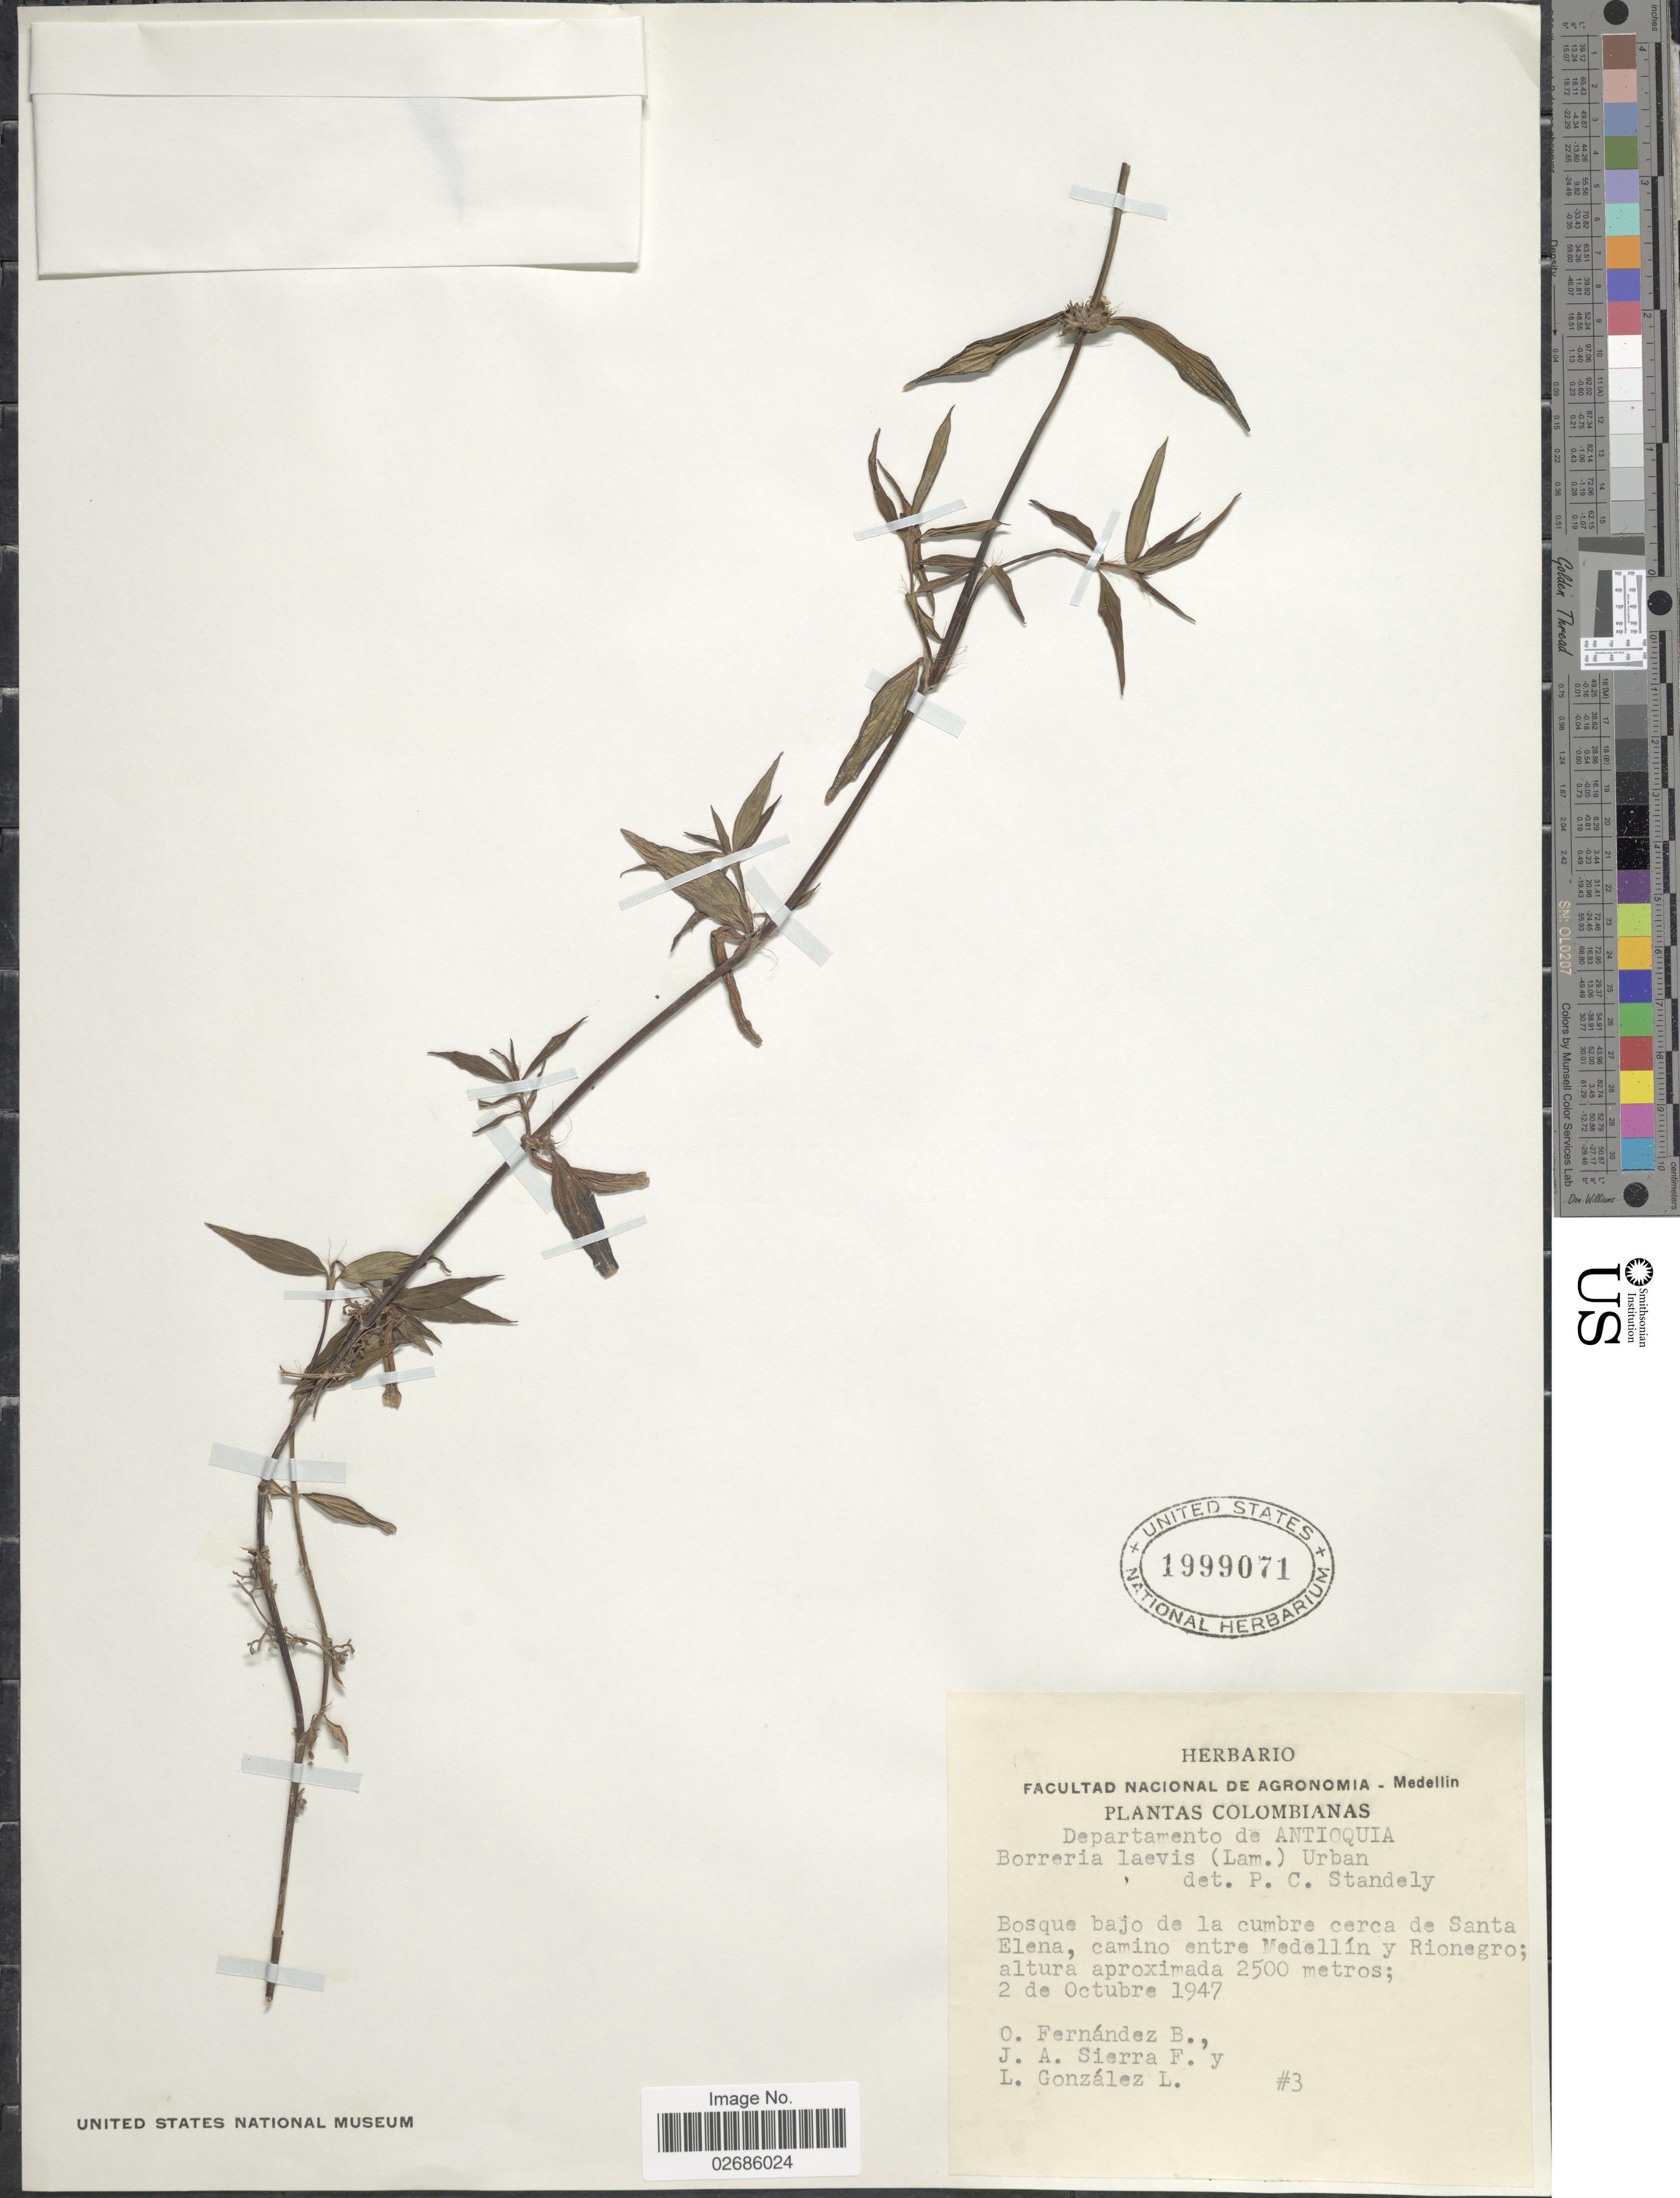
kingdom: Plantae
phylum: Tracheophyta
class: Magnoliopsida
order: Gentianales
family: Rubiaceae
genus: Borreria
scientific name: Borreria assurgens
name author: (Ruiz & Pav.) Griseb.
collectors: O. Fernandez B., J. Sierra F. & L. González L.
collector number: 3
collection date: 1947-10-02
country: Colombia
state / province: Antioquia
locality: Departamento de Antioquia. Bosque bajo de la cumbre cerca de Santa Elena, camino entre Medellín y Rionegro.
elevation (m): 2500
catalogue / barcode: US 1999071